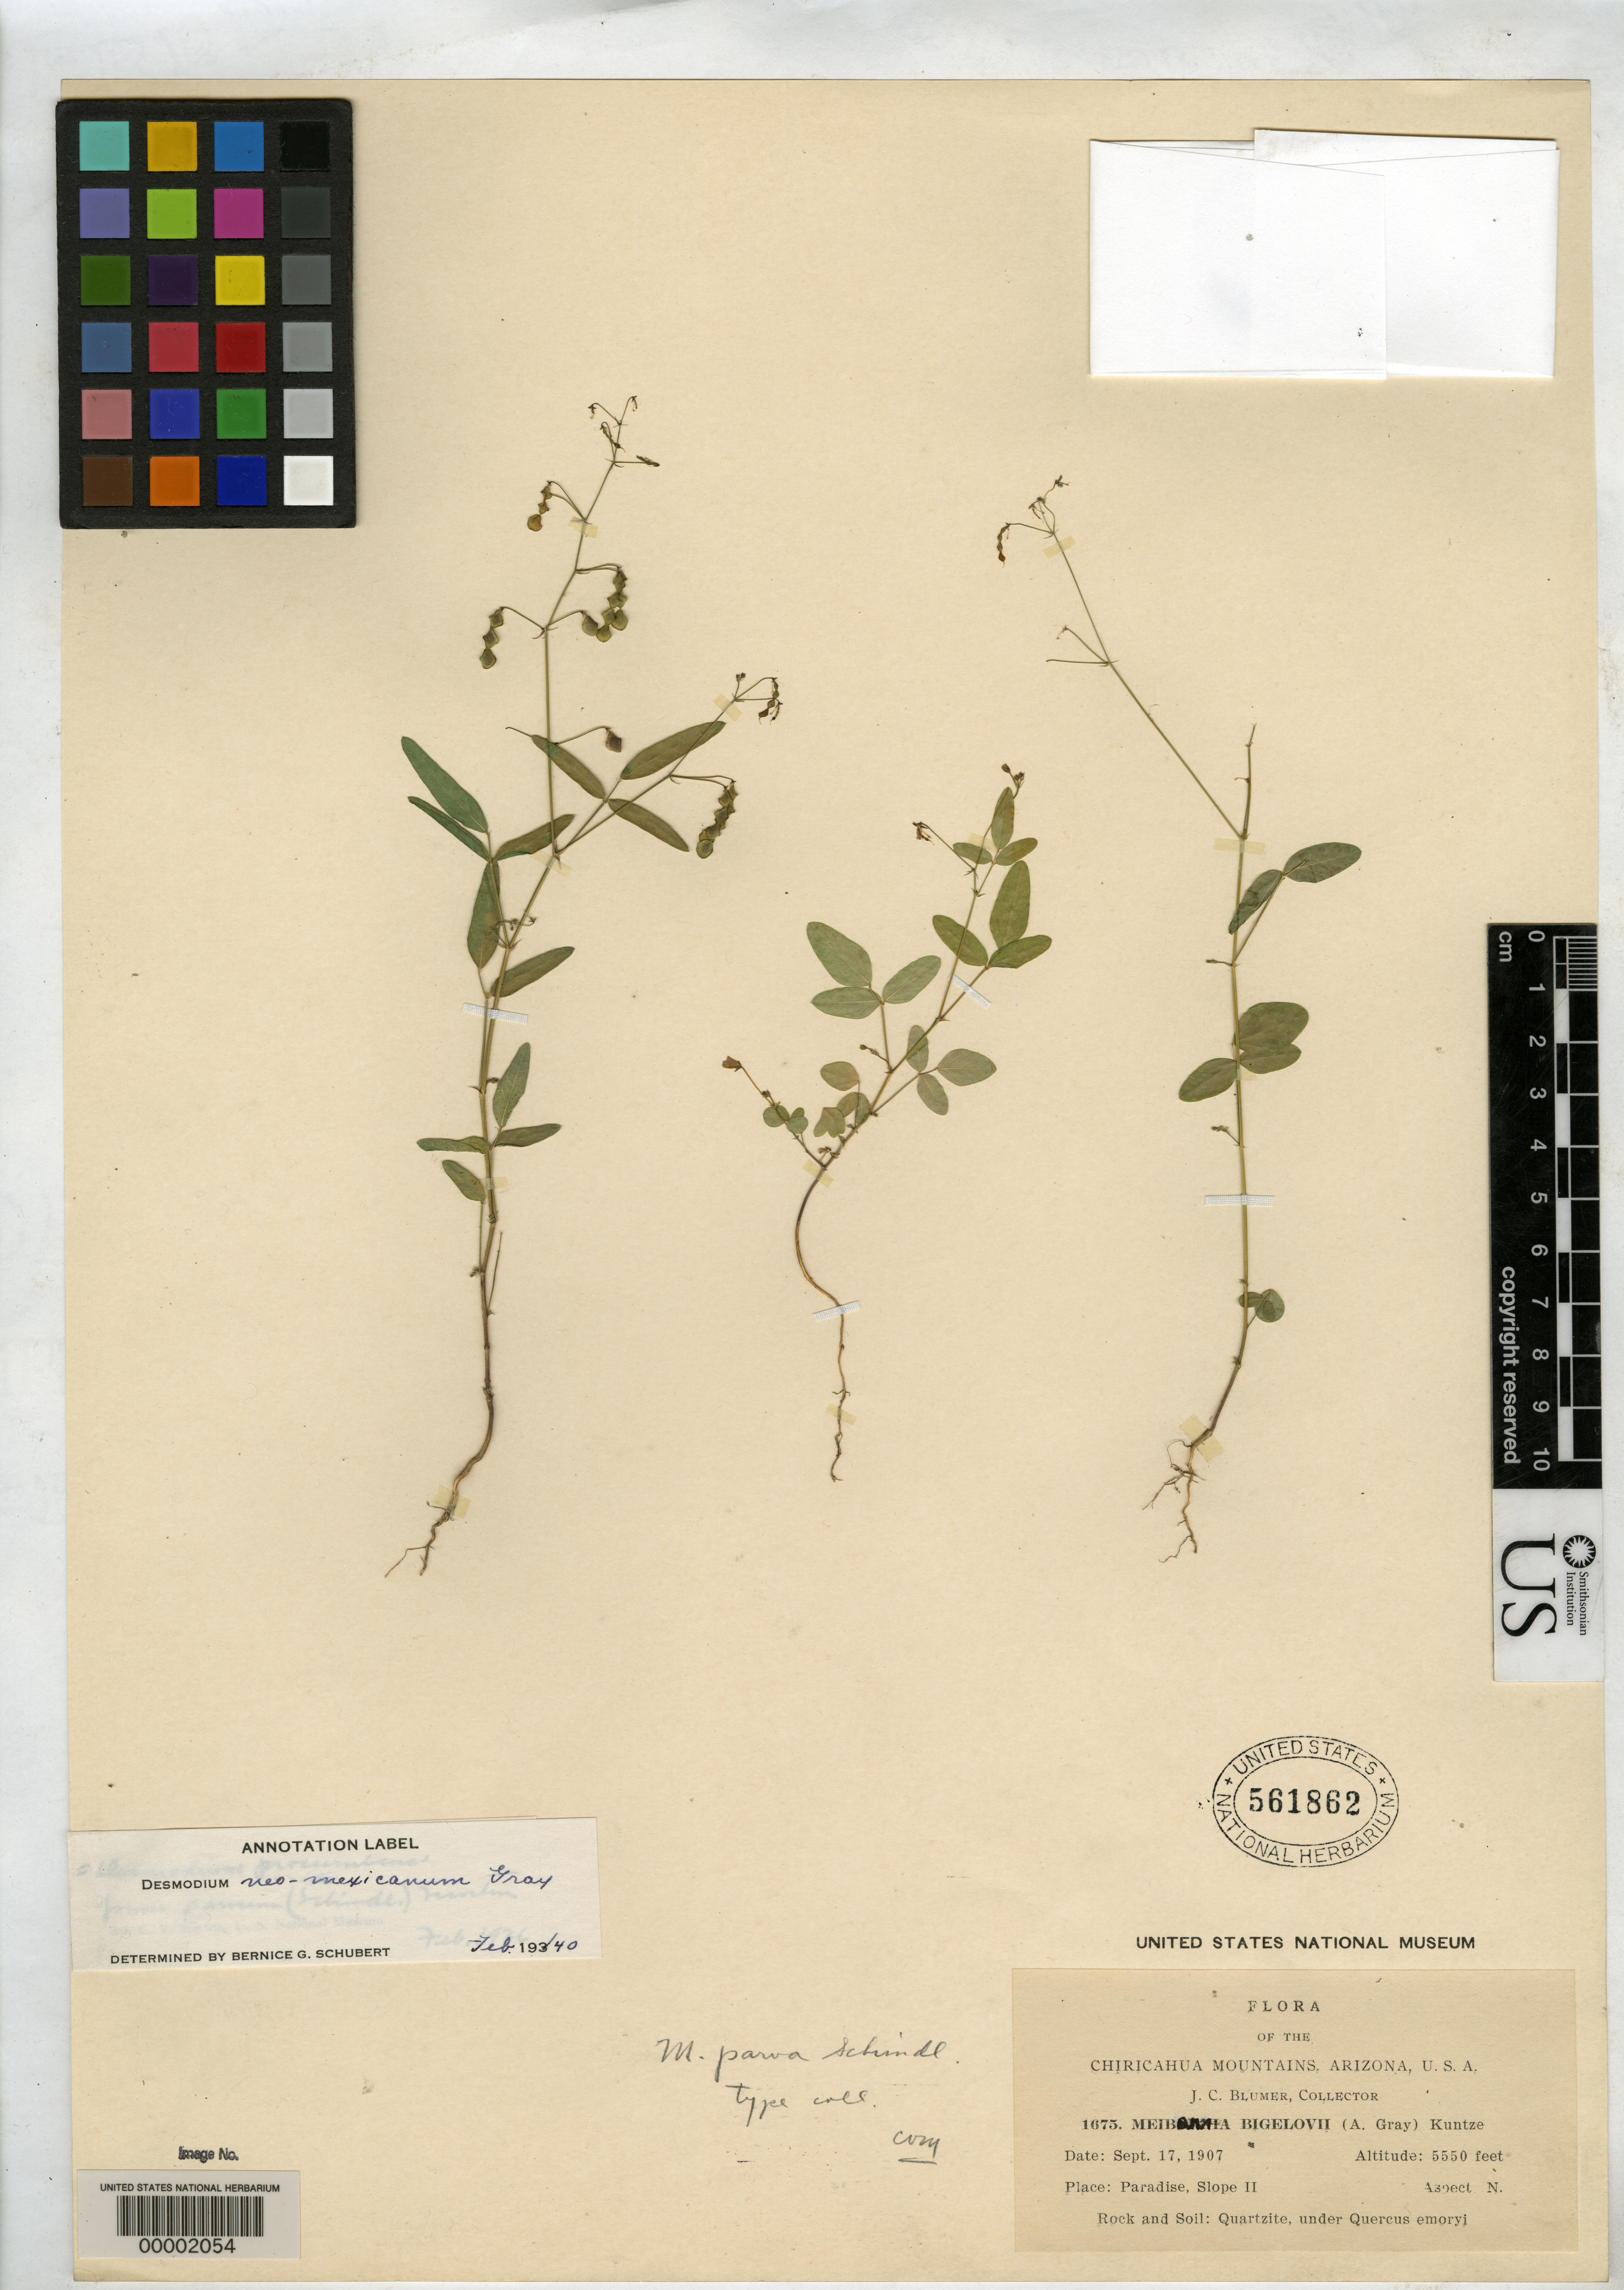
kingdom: Plantae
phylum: Tracheophyta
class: Magnoliopsida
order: Fabales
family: Fabaceae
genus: Meibomia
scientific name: Meibomia parva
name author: Schindl.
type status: Syntype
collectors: J. C. Blumer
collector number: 1675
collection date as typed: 17 Sep 1907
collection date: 1907-09-17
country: United States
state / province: Arizona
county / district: Cochise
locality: Paradise, Chiricahua Mts.; alt. 5550 ft.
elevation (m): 1692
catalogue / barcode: US 561862